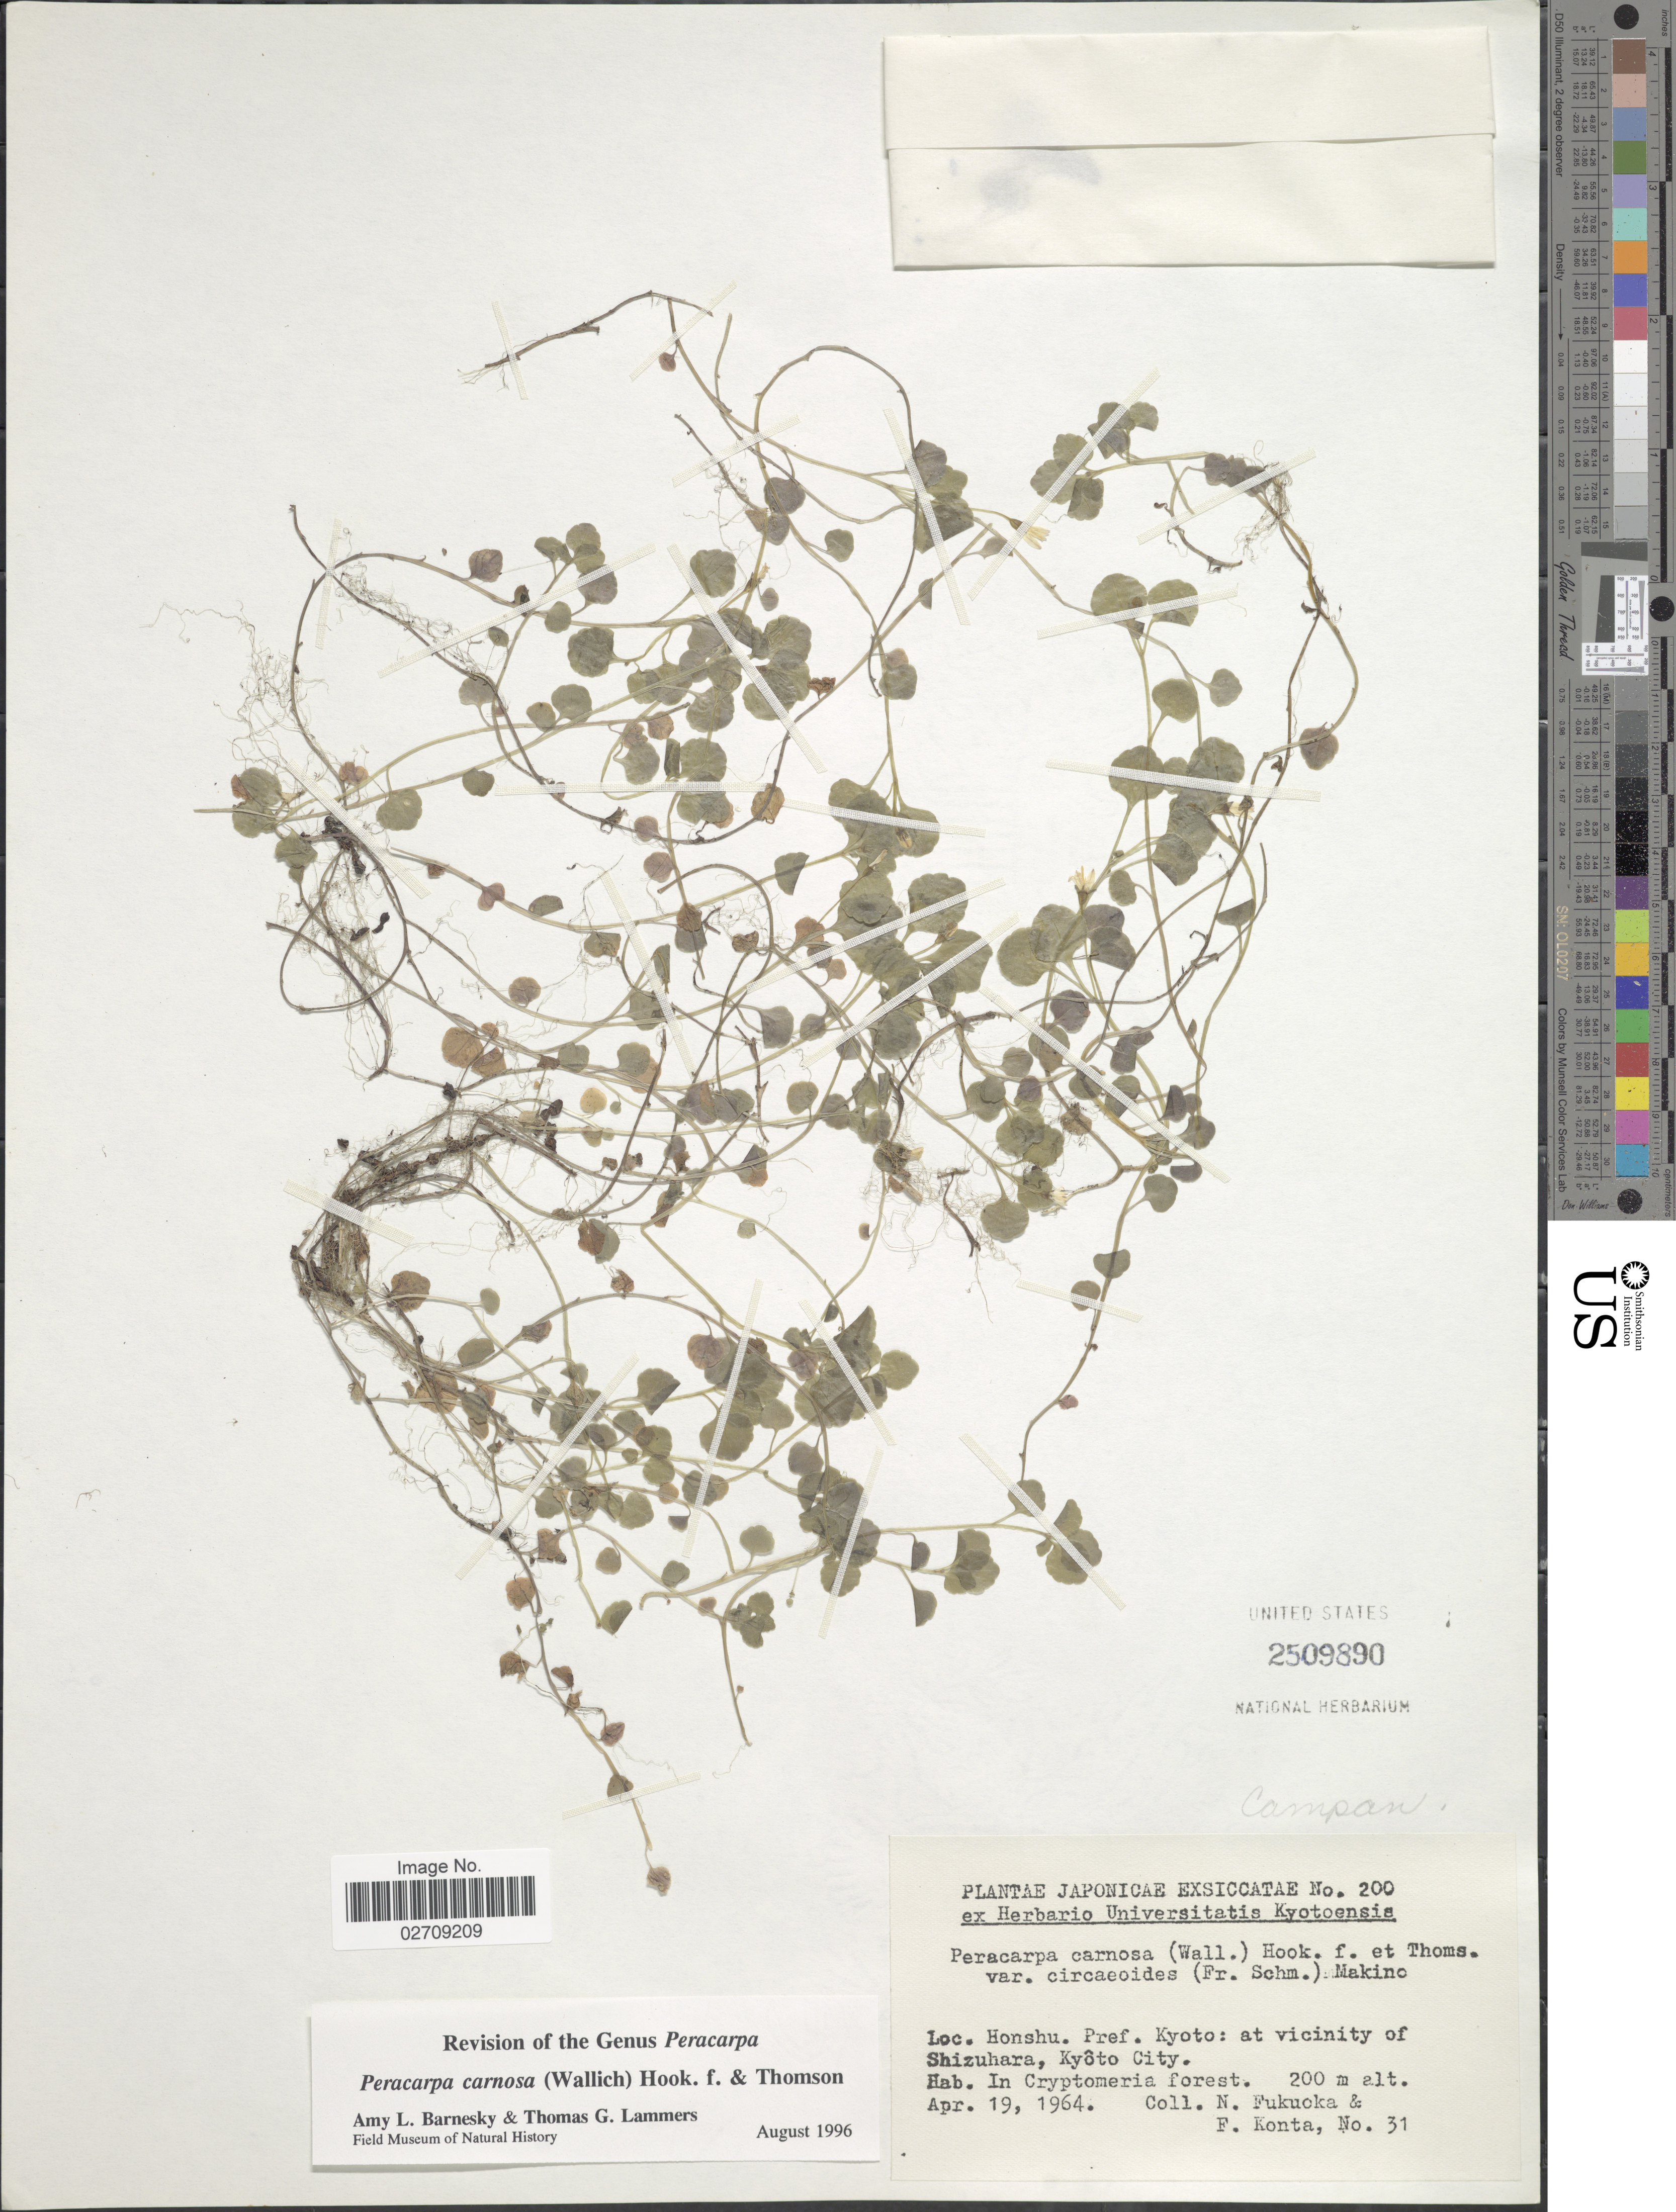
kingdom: Plantae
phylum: Tracheophyta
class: Magnoliopsida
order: Asterales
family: Campanulaceae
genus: Peracarpa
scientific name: Peracarpa carnosa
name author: Hook. f. & Thomson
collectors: N. Fukuoka & F. Konta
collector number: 31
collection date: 1964-04-19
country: Japan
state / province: Kyoto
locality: Honshu. at vicinity of Shizuhara, Kyoto City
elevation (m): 200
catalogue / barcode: US 2509890